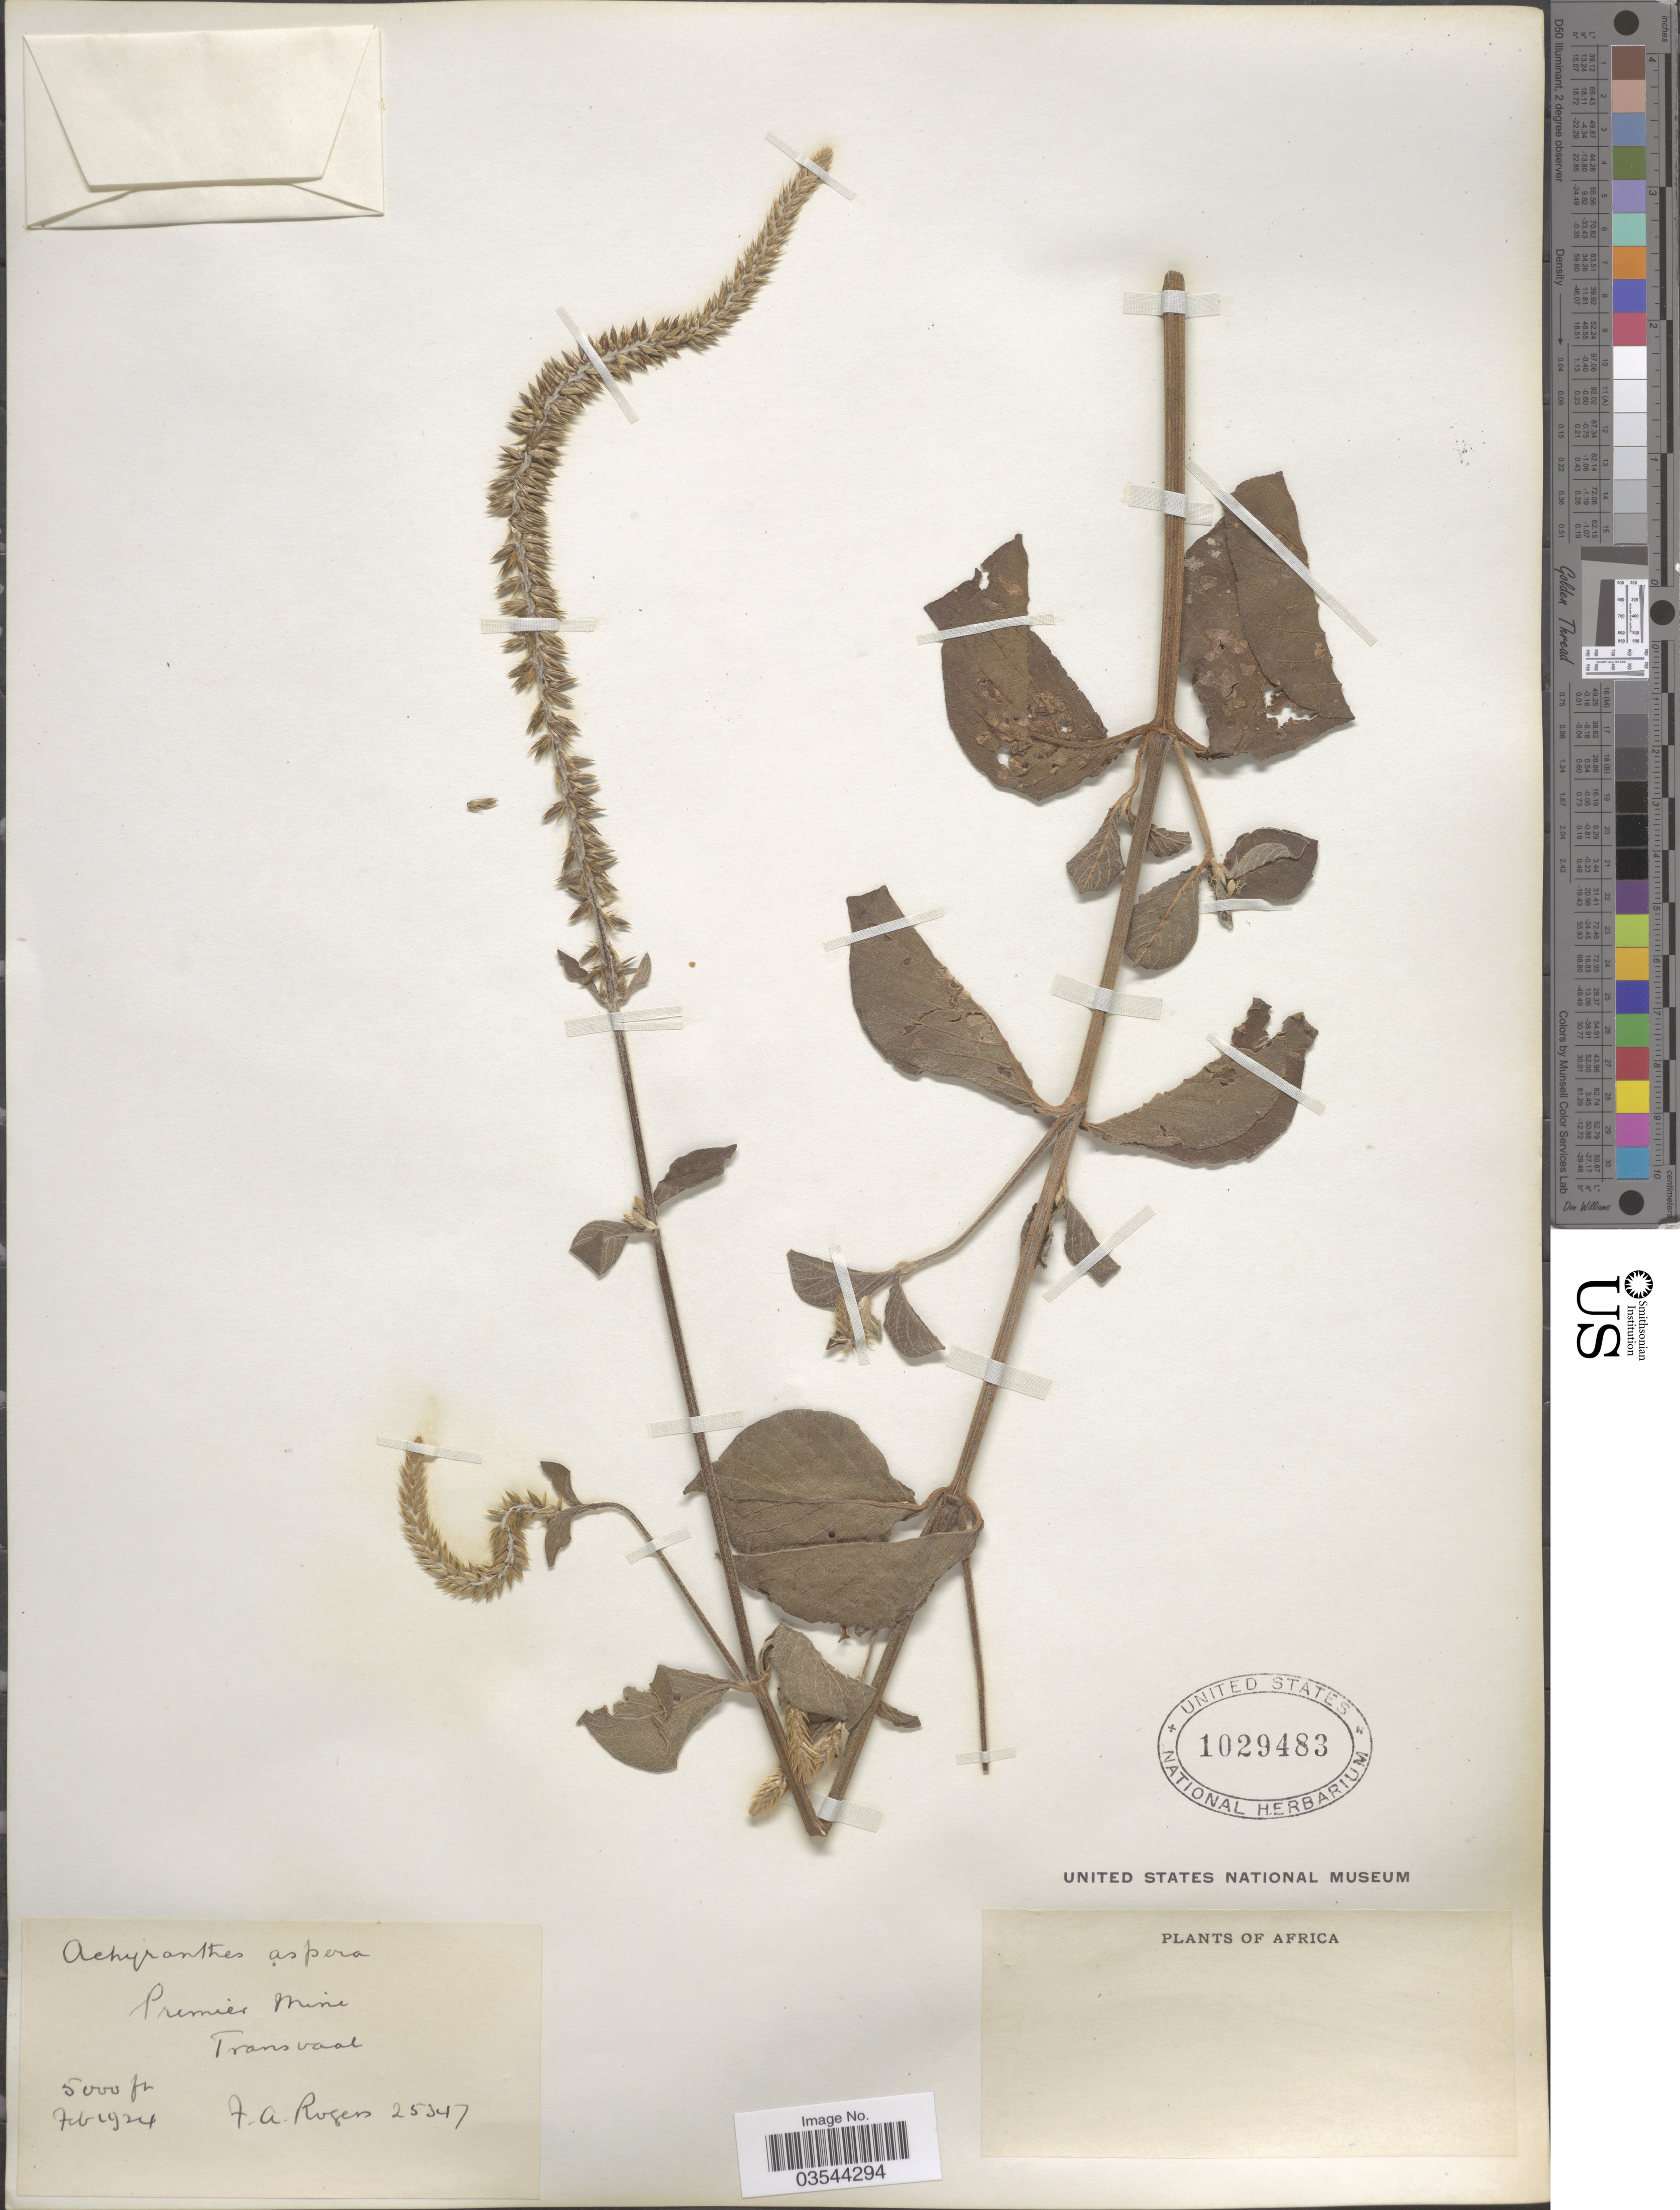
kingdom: Plantae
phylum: Tracheophyta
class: Magnoliopsida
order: Caryophyllales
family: Amaranthaceae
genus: Achyranthes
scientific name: Achyranthes aspera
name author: L.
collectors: F. A. Rogers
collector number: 25347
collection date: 1924-02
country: South Africa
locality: Africa. Premier Mine. Transvaal.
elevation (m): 1524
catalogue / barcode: US 1029483